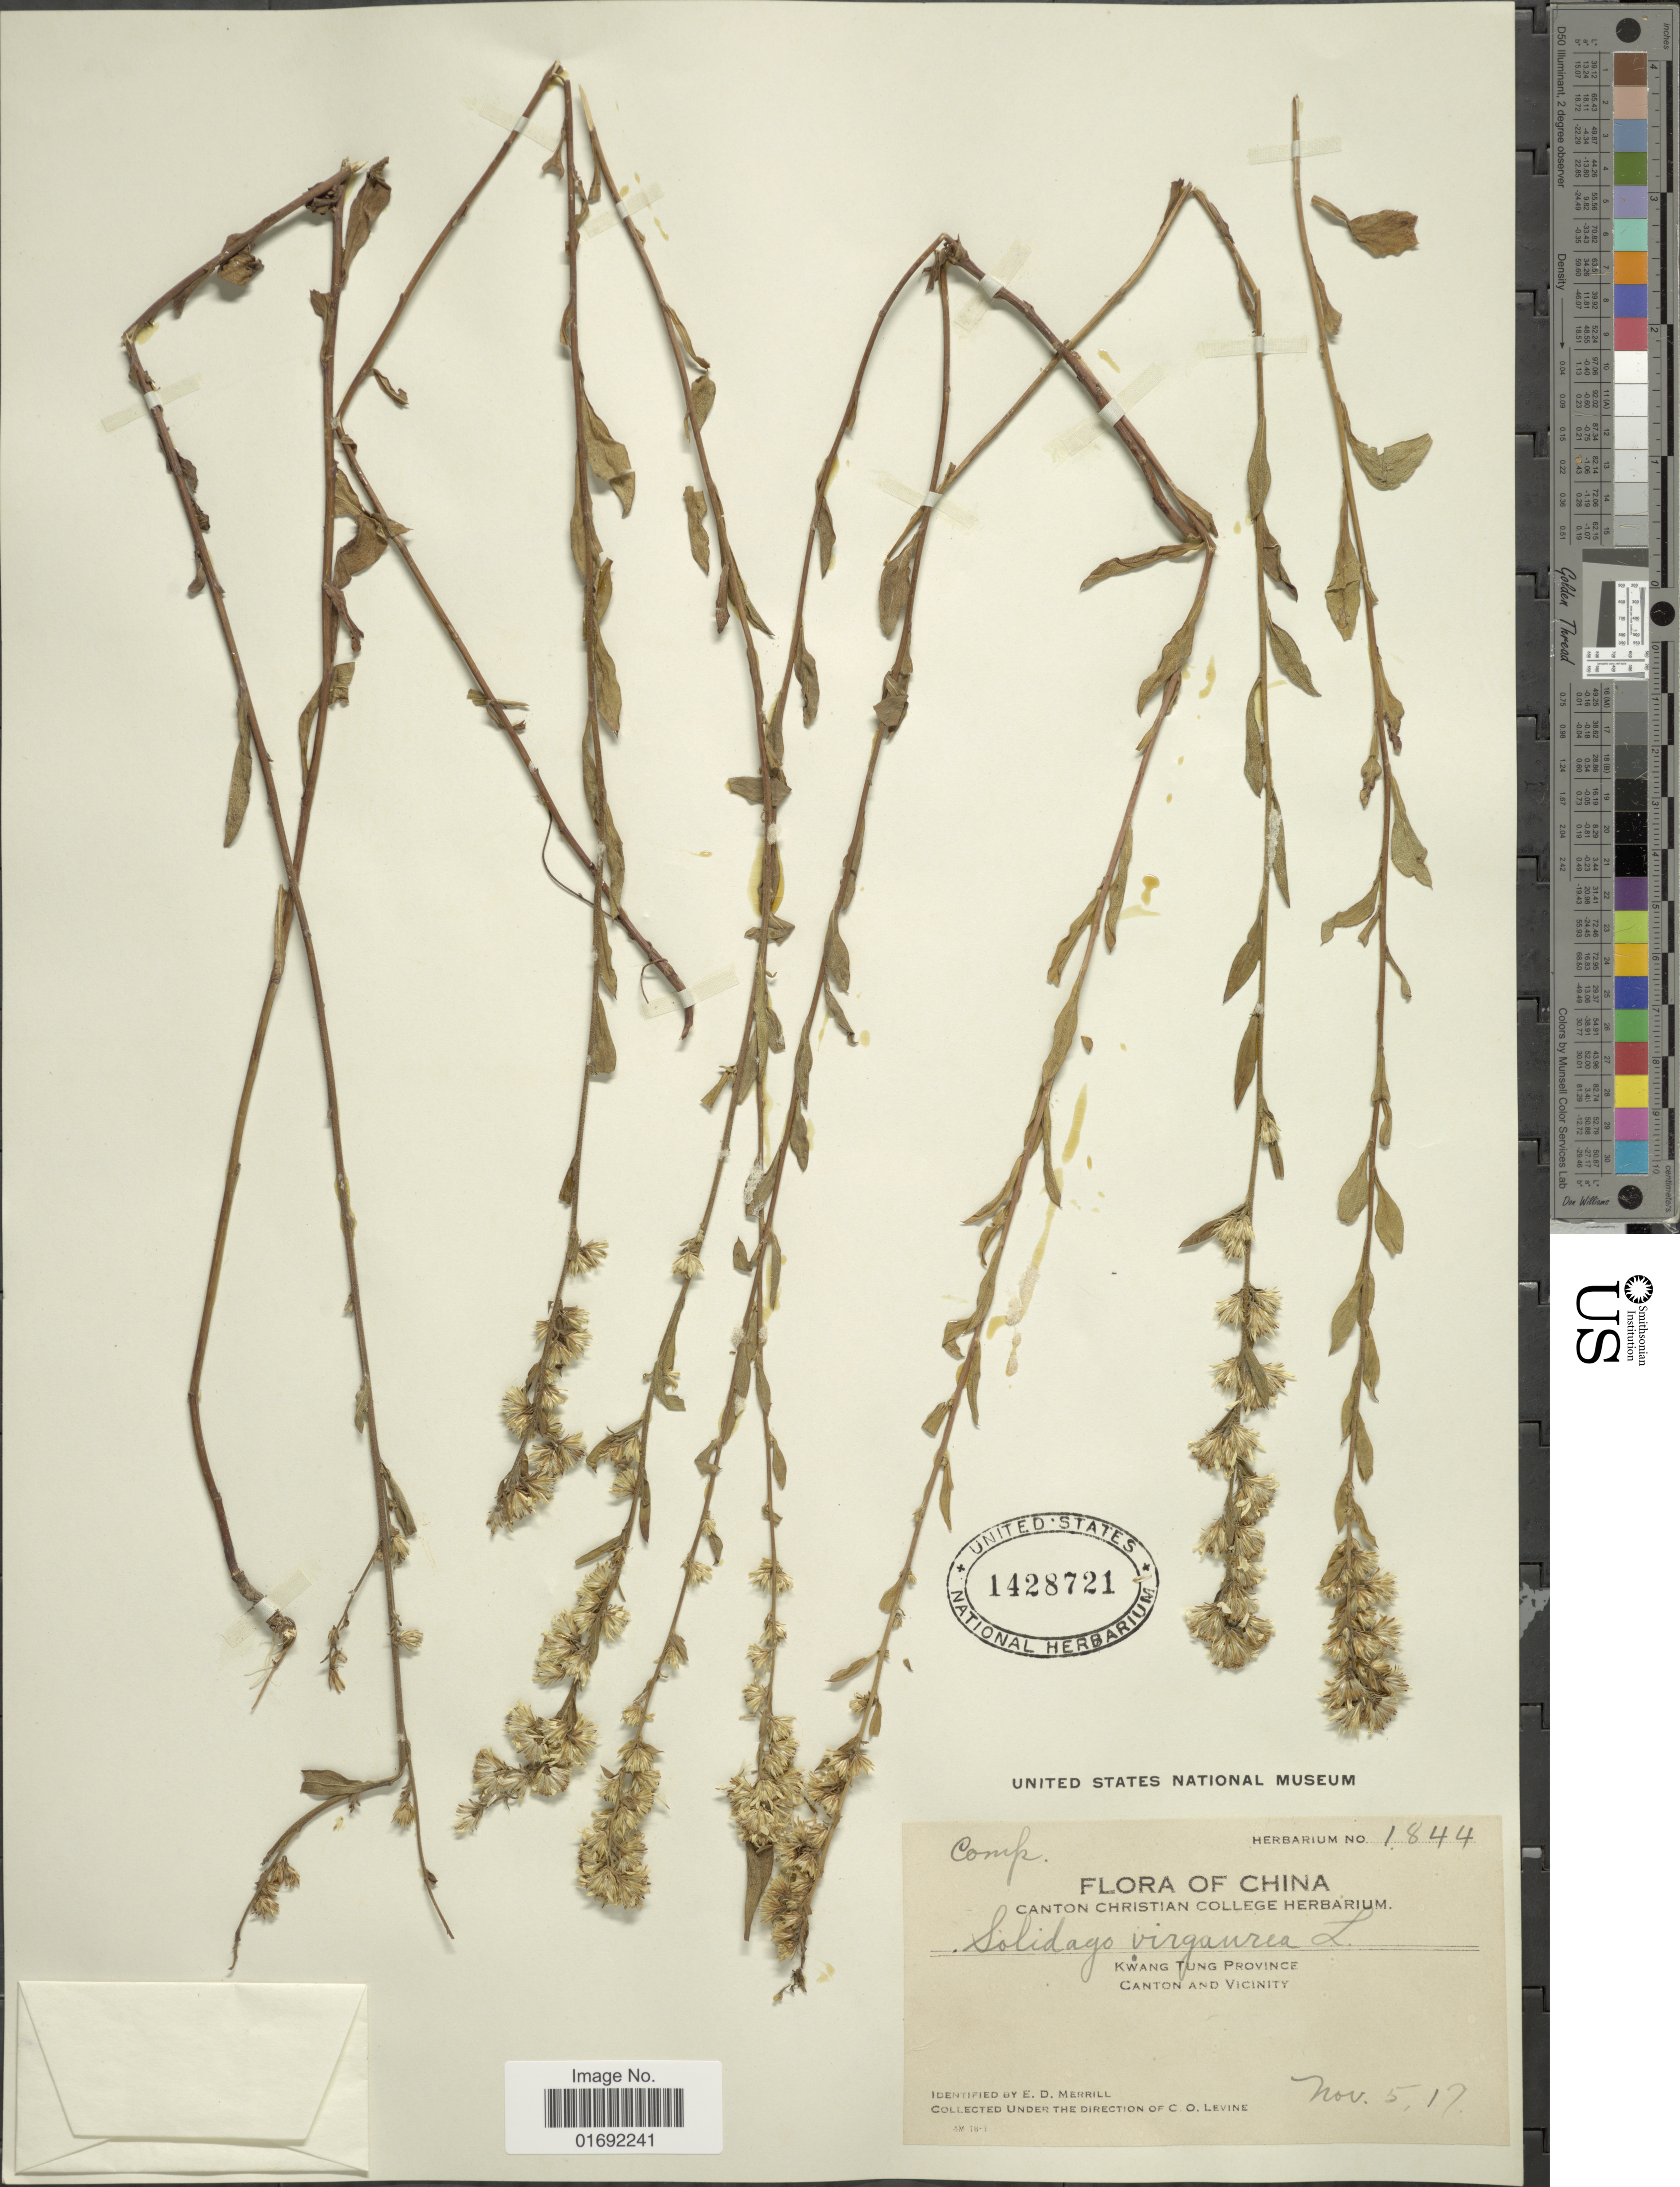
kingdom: Plantae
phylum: Tracheophyta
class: Magnoliopsida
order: Asterales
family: Asteraceae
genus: Solidago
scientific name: Solidago virgaurea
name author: L.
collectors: C. O. Levine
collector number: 1844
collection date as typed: Transcribed d/m/y: 5/11/17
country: China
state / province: Guangdong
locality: Kwong Tung Province, Canton and Vicinity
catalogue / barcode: US 1428721